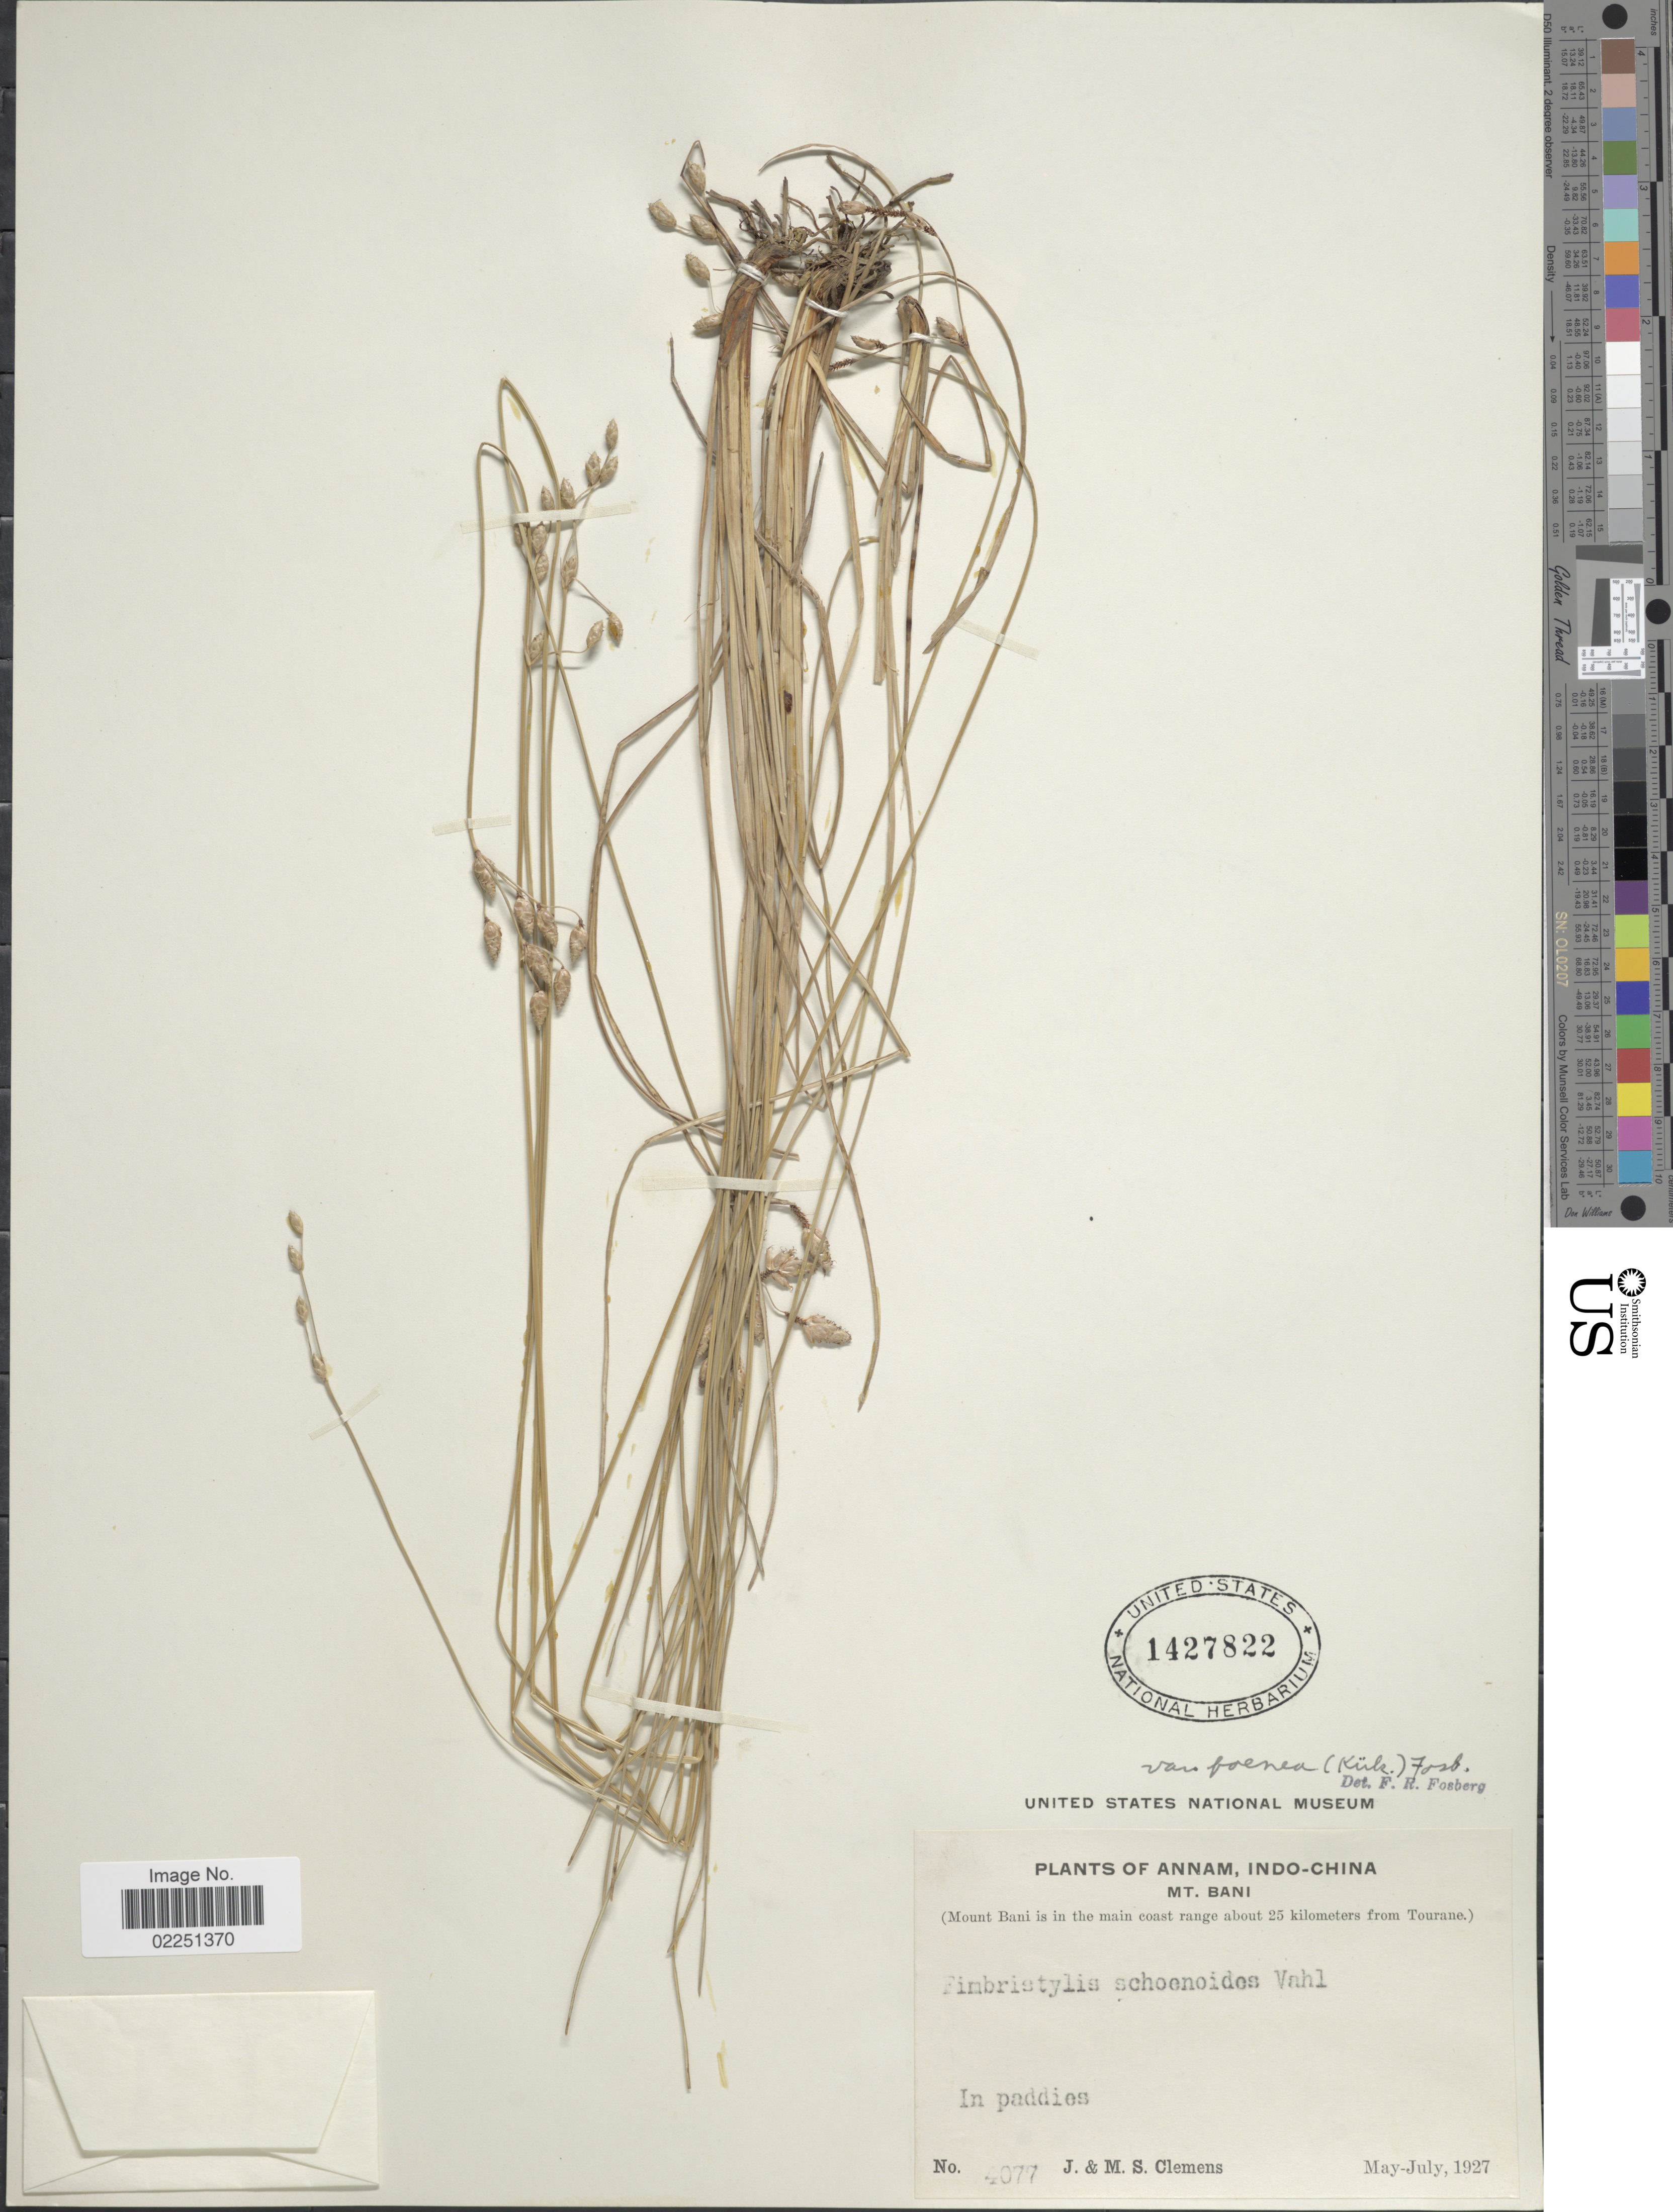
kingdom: Plantae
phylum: Tracheophyta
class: Liliopsida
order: Poales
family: Cyperaceae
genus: Fimbristylis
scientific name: Fimbristylis schoenoides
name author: (Retz.) Vahl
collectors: J. Clemens & M. S. Clemens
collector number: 4077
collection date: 1927-05/1927-07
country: Vietnam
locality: Annam, Indo-China. Mt. Bani (Mount Bani is in the main coast range about 25 kilometers from Tourane)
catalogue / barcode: US 1427822